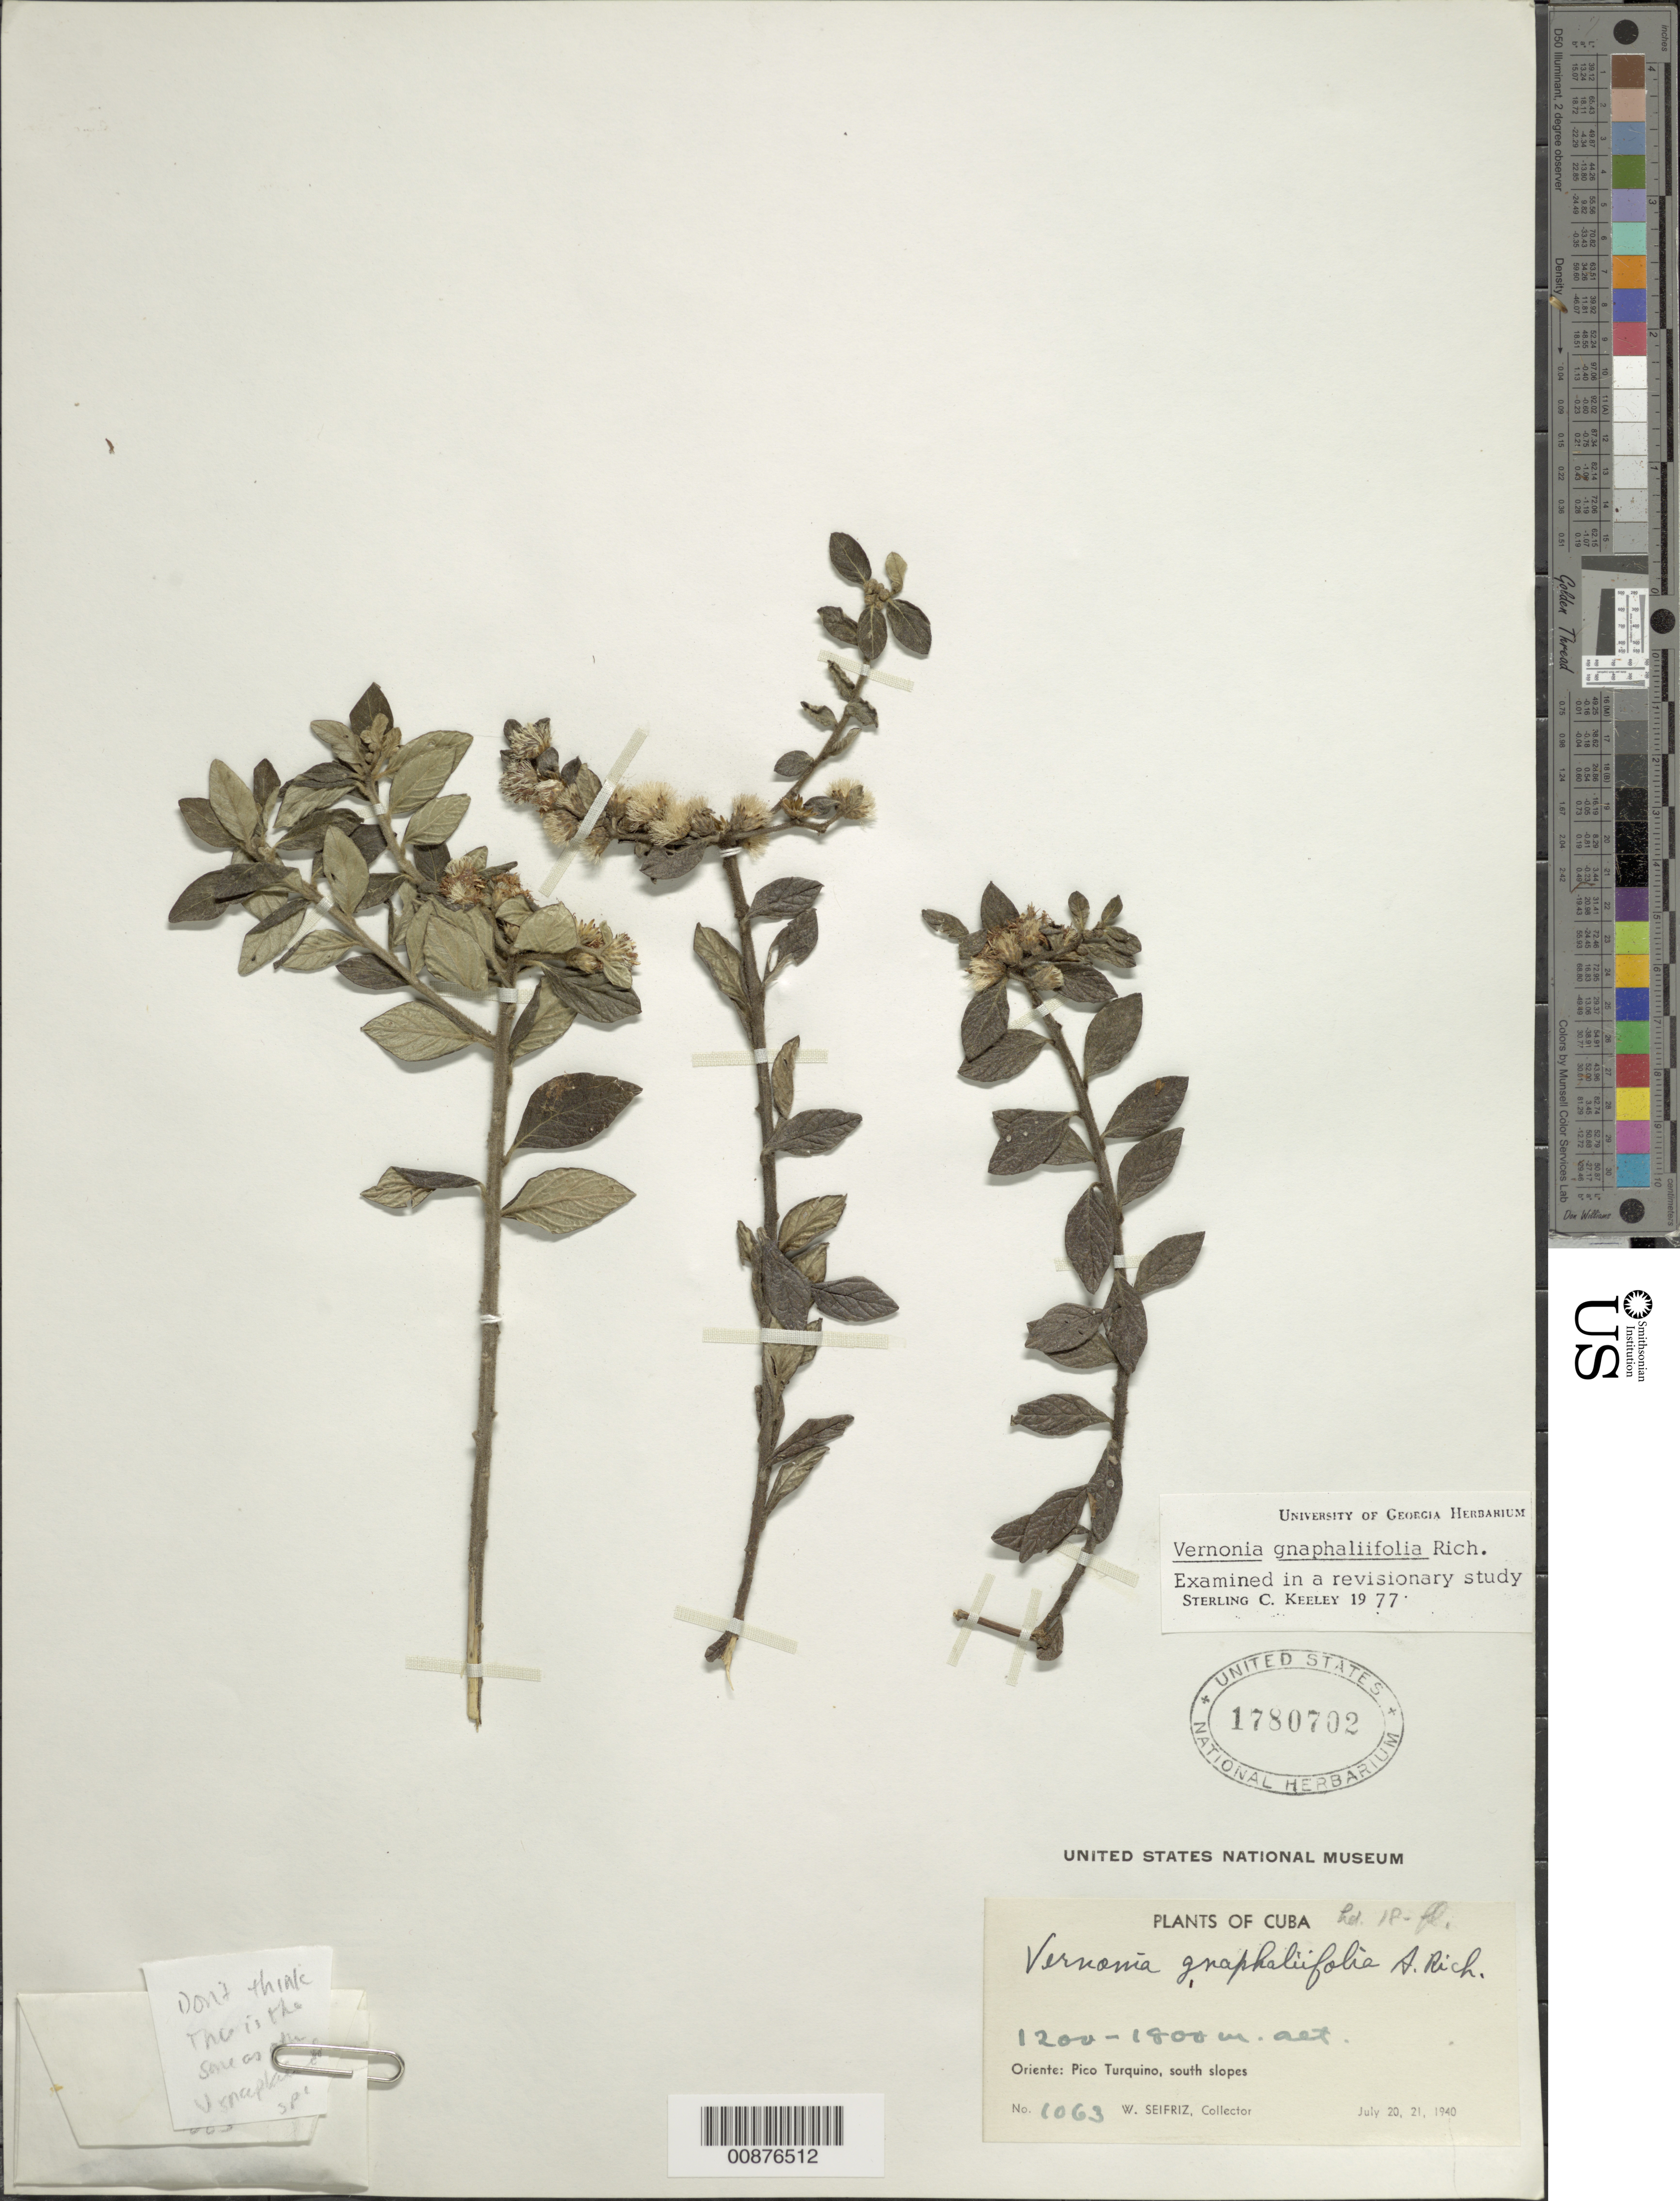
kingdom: Plantae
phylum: Tracheophyta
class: Magnoliopsida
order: Asterales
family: Asteraceae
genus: Lepidaploa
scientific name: Lepidaploa gnaphaliifolia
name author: (A. Rich.) H. Rob.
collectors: W. Seifriz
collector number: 1063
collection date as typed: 20 Jul 1940 to 21 Jul 1940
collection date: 1940-07-20/1940-07-21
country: Cuba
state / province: Oriente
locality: Pico Turquino, south slopes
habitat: Montane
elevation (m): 1200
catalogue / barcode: US 1780702